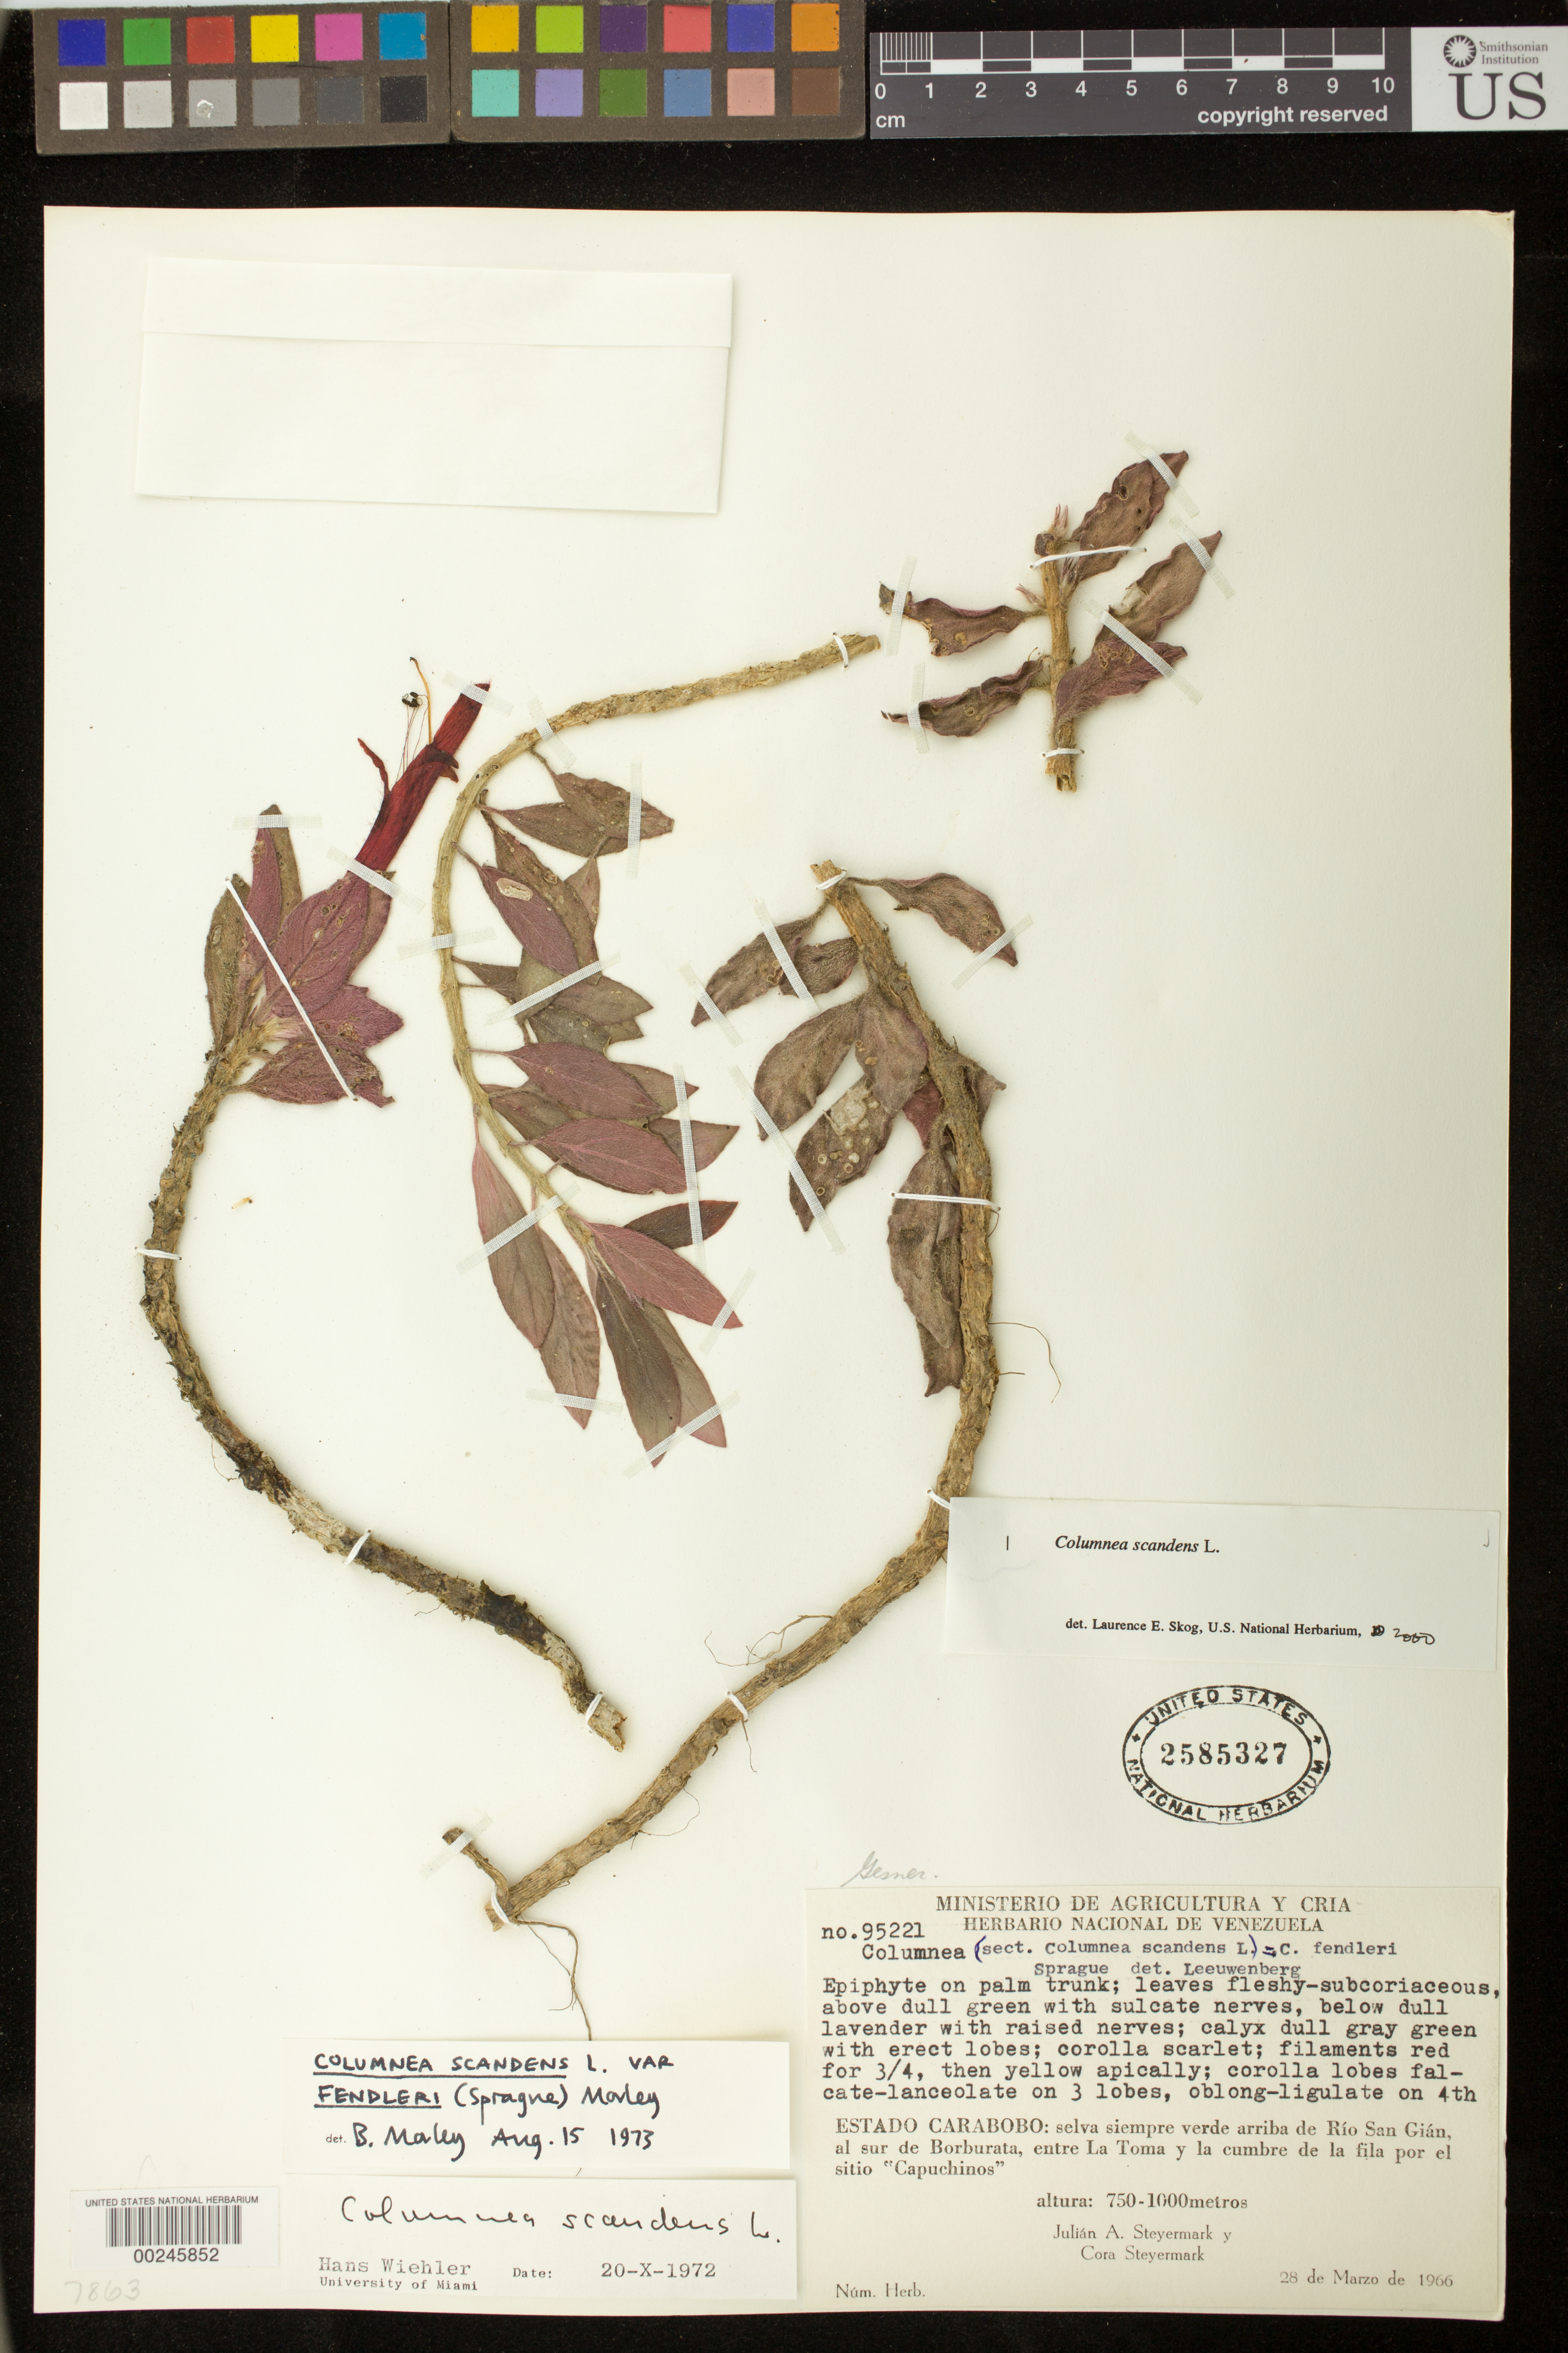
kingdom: Plantae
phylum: Tracheophyta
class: Magnoliopsida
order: Lamiales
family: Gesneriaceae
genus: Columnea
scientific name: Columnea scandens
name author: L.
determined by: Skog, Laurence E.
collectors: J. Steyermark & C. Steyermark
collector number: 95221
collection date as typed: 28 Mar 1966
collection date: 1966-03-28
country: Venezuela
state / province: Carabobo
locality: Arriba de Río San Gián, al sur de Borburata, entre La Toma y la cumbre de la fila por el sitio "Capuchinos"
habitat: Selva siempre verde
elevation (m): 750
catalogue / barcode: US 2585327